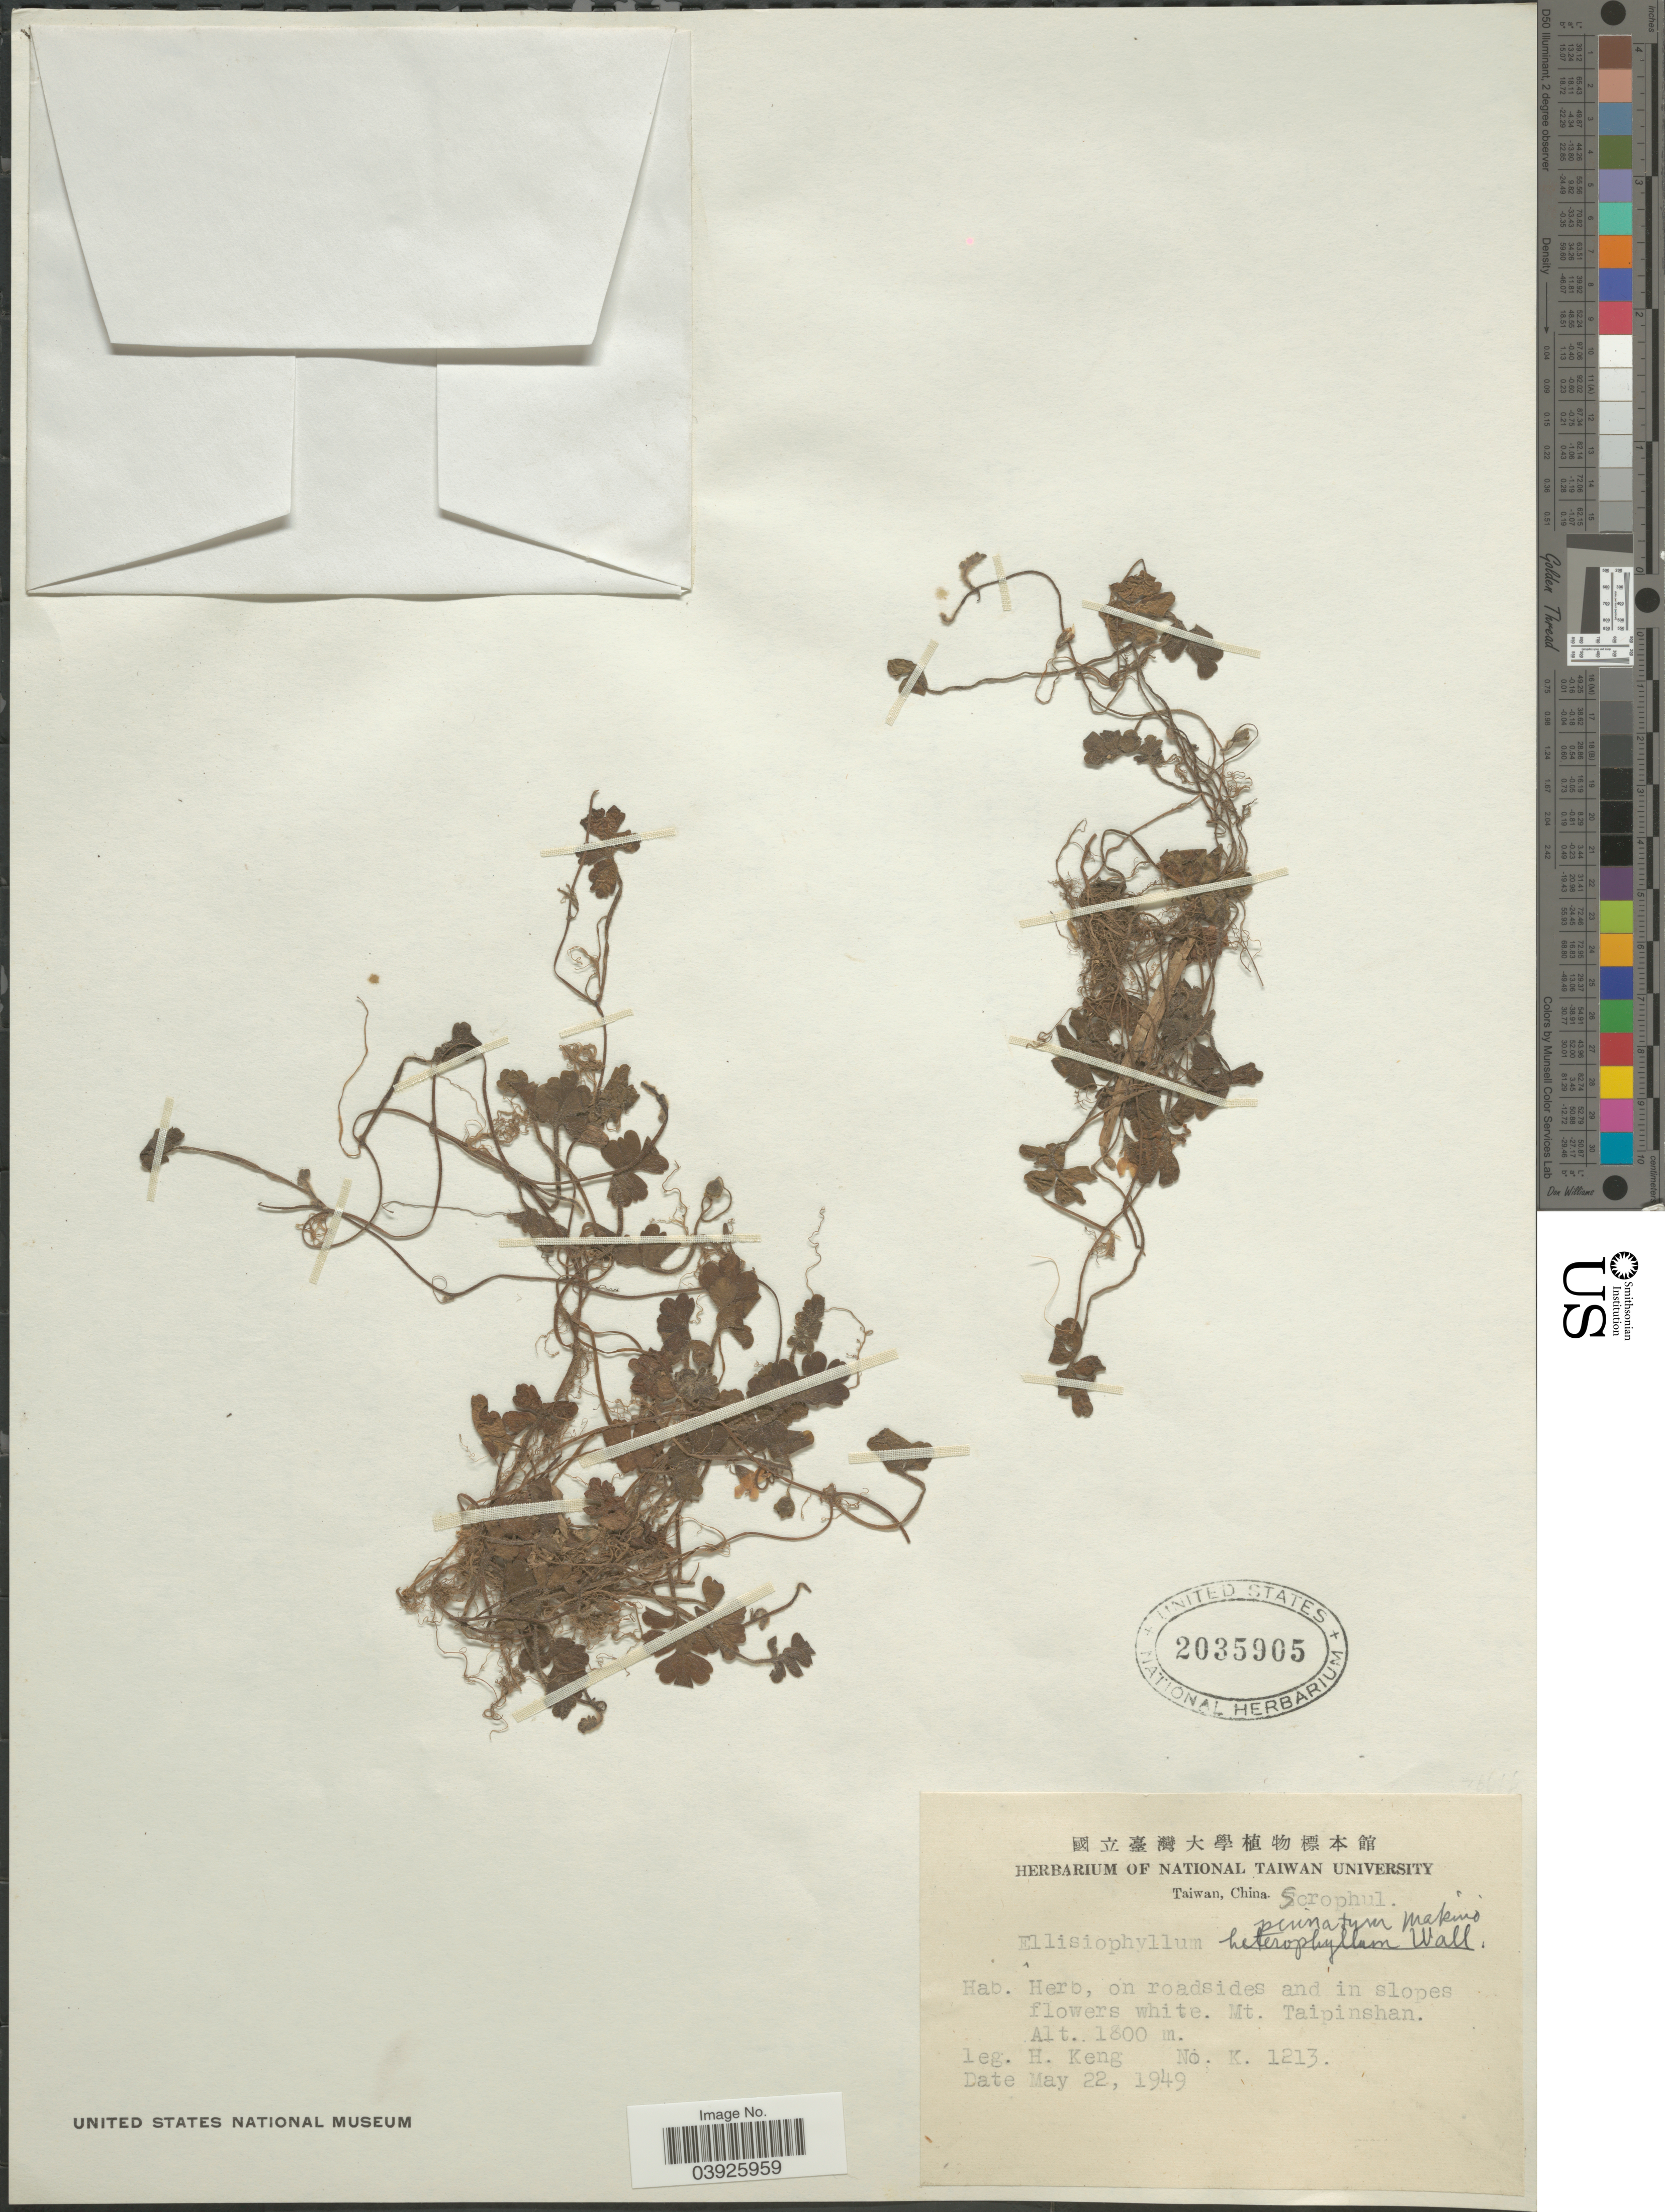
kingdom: Plantae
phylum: Tracheophyta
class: Magnoliopsida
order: Lamiales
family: Plantaginaceae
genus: Ellisiophyllum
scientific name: Ellisiophyllum pinnatum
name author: (Wall. ex Benth.) Makino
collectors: H. Keng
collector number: K1213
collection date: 1949-05-22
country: Taiwan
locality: On roadsides and in slopes. Mt. Taipinshan.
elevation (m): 1800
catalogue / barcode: US 2035905